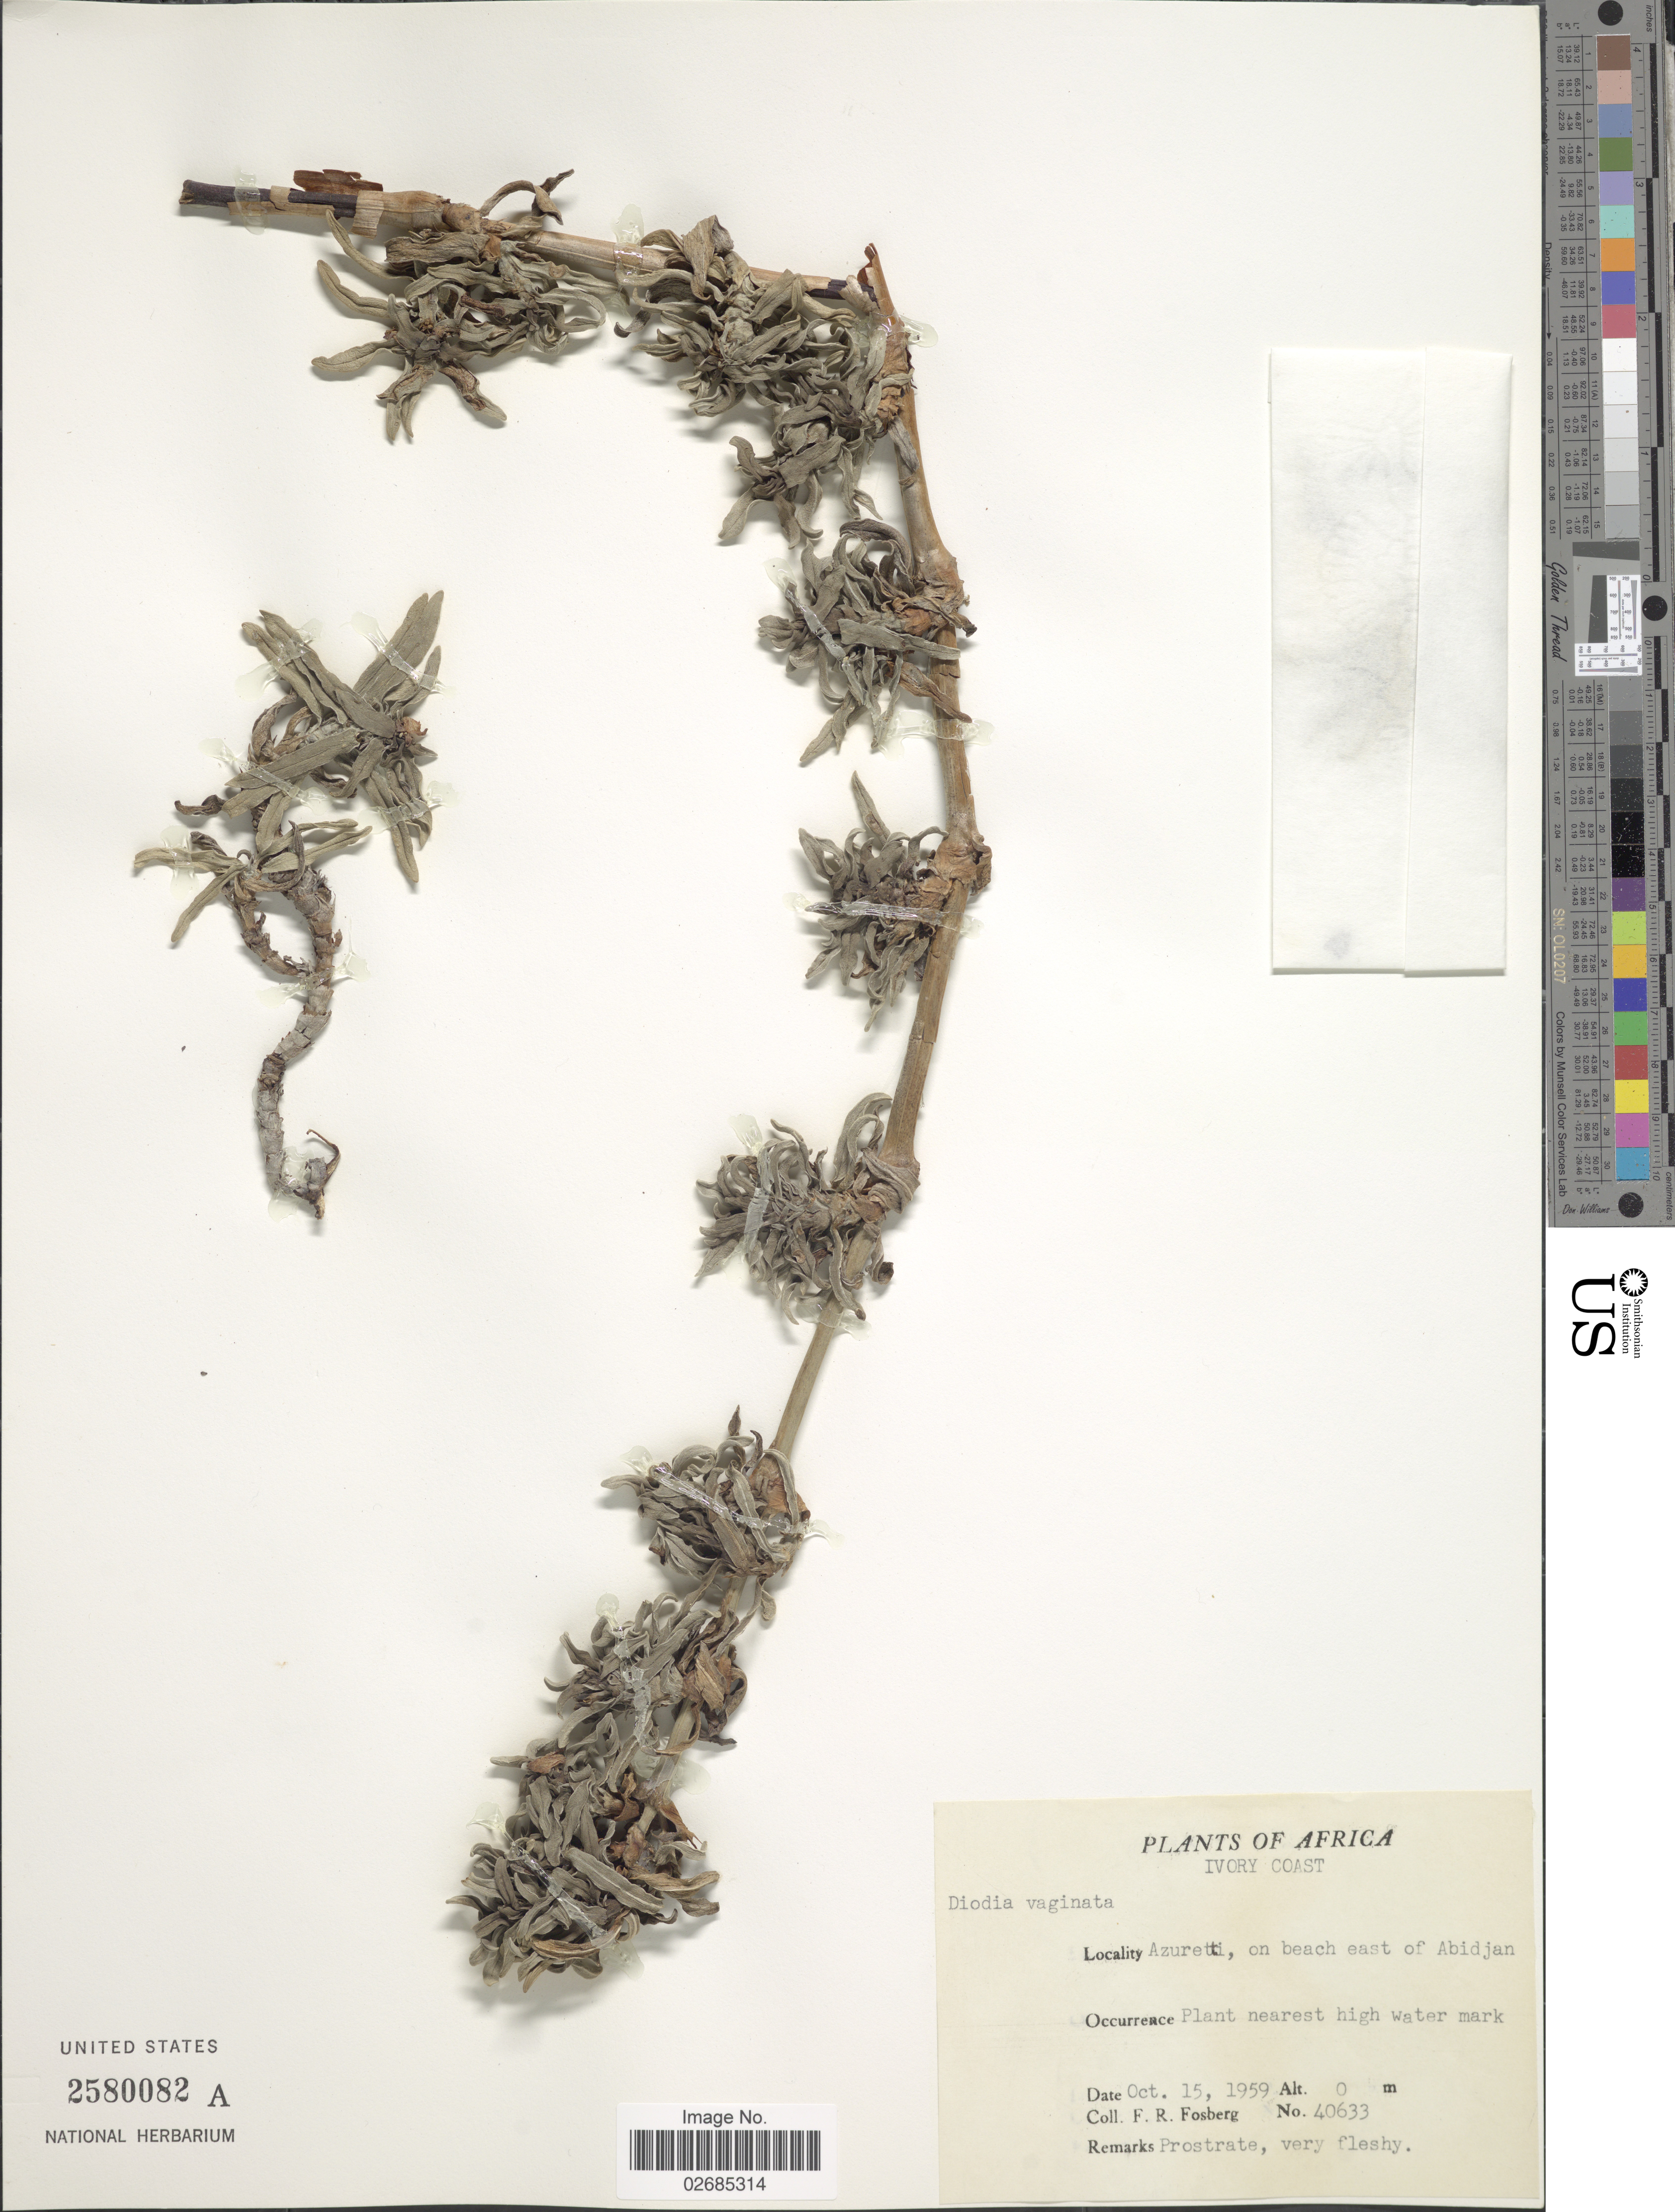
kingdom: Plantae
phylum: Tracheophyta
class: Magnoliopsida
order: Gentianales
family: Rubiaceae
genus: Diodia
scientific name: Diodia vaginalis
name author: Benth.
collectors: F. R. Fosberg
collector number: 40633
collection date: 1959-10-15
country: Ivory Coast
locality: Azuretti, on beach east of Abidjan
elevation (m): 0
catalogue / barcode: US 2580082A